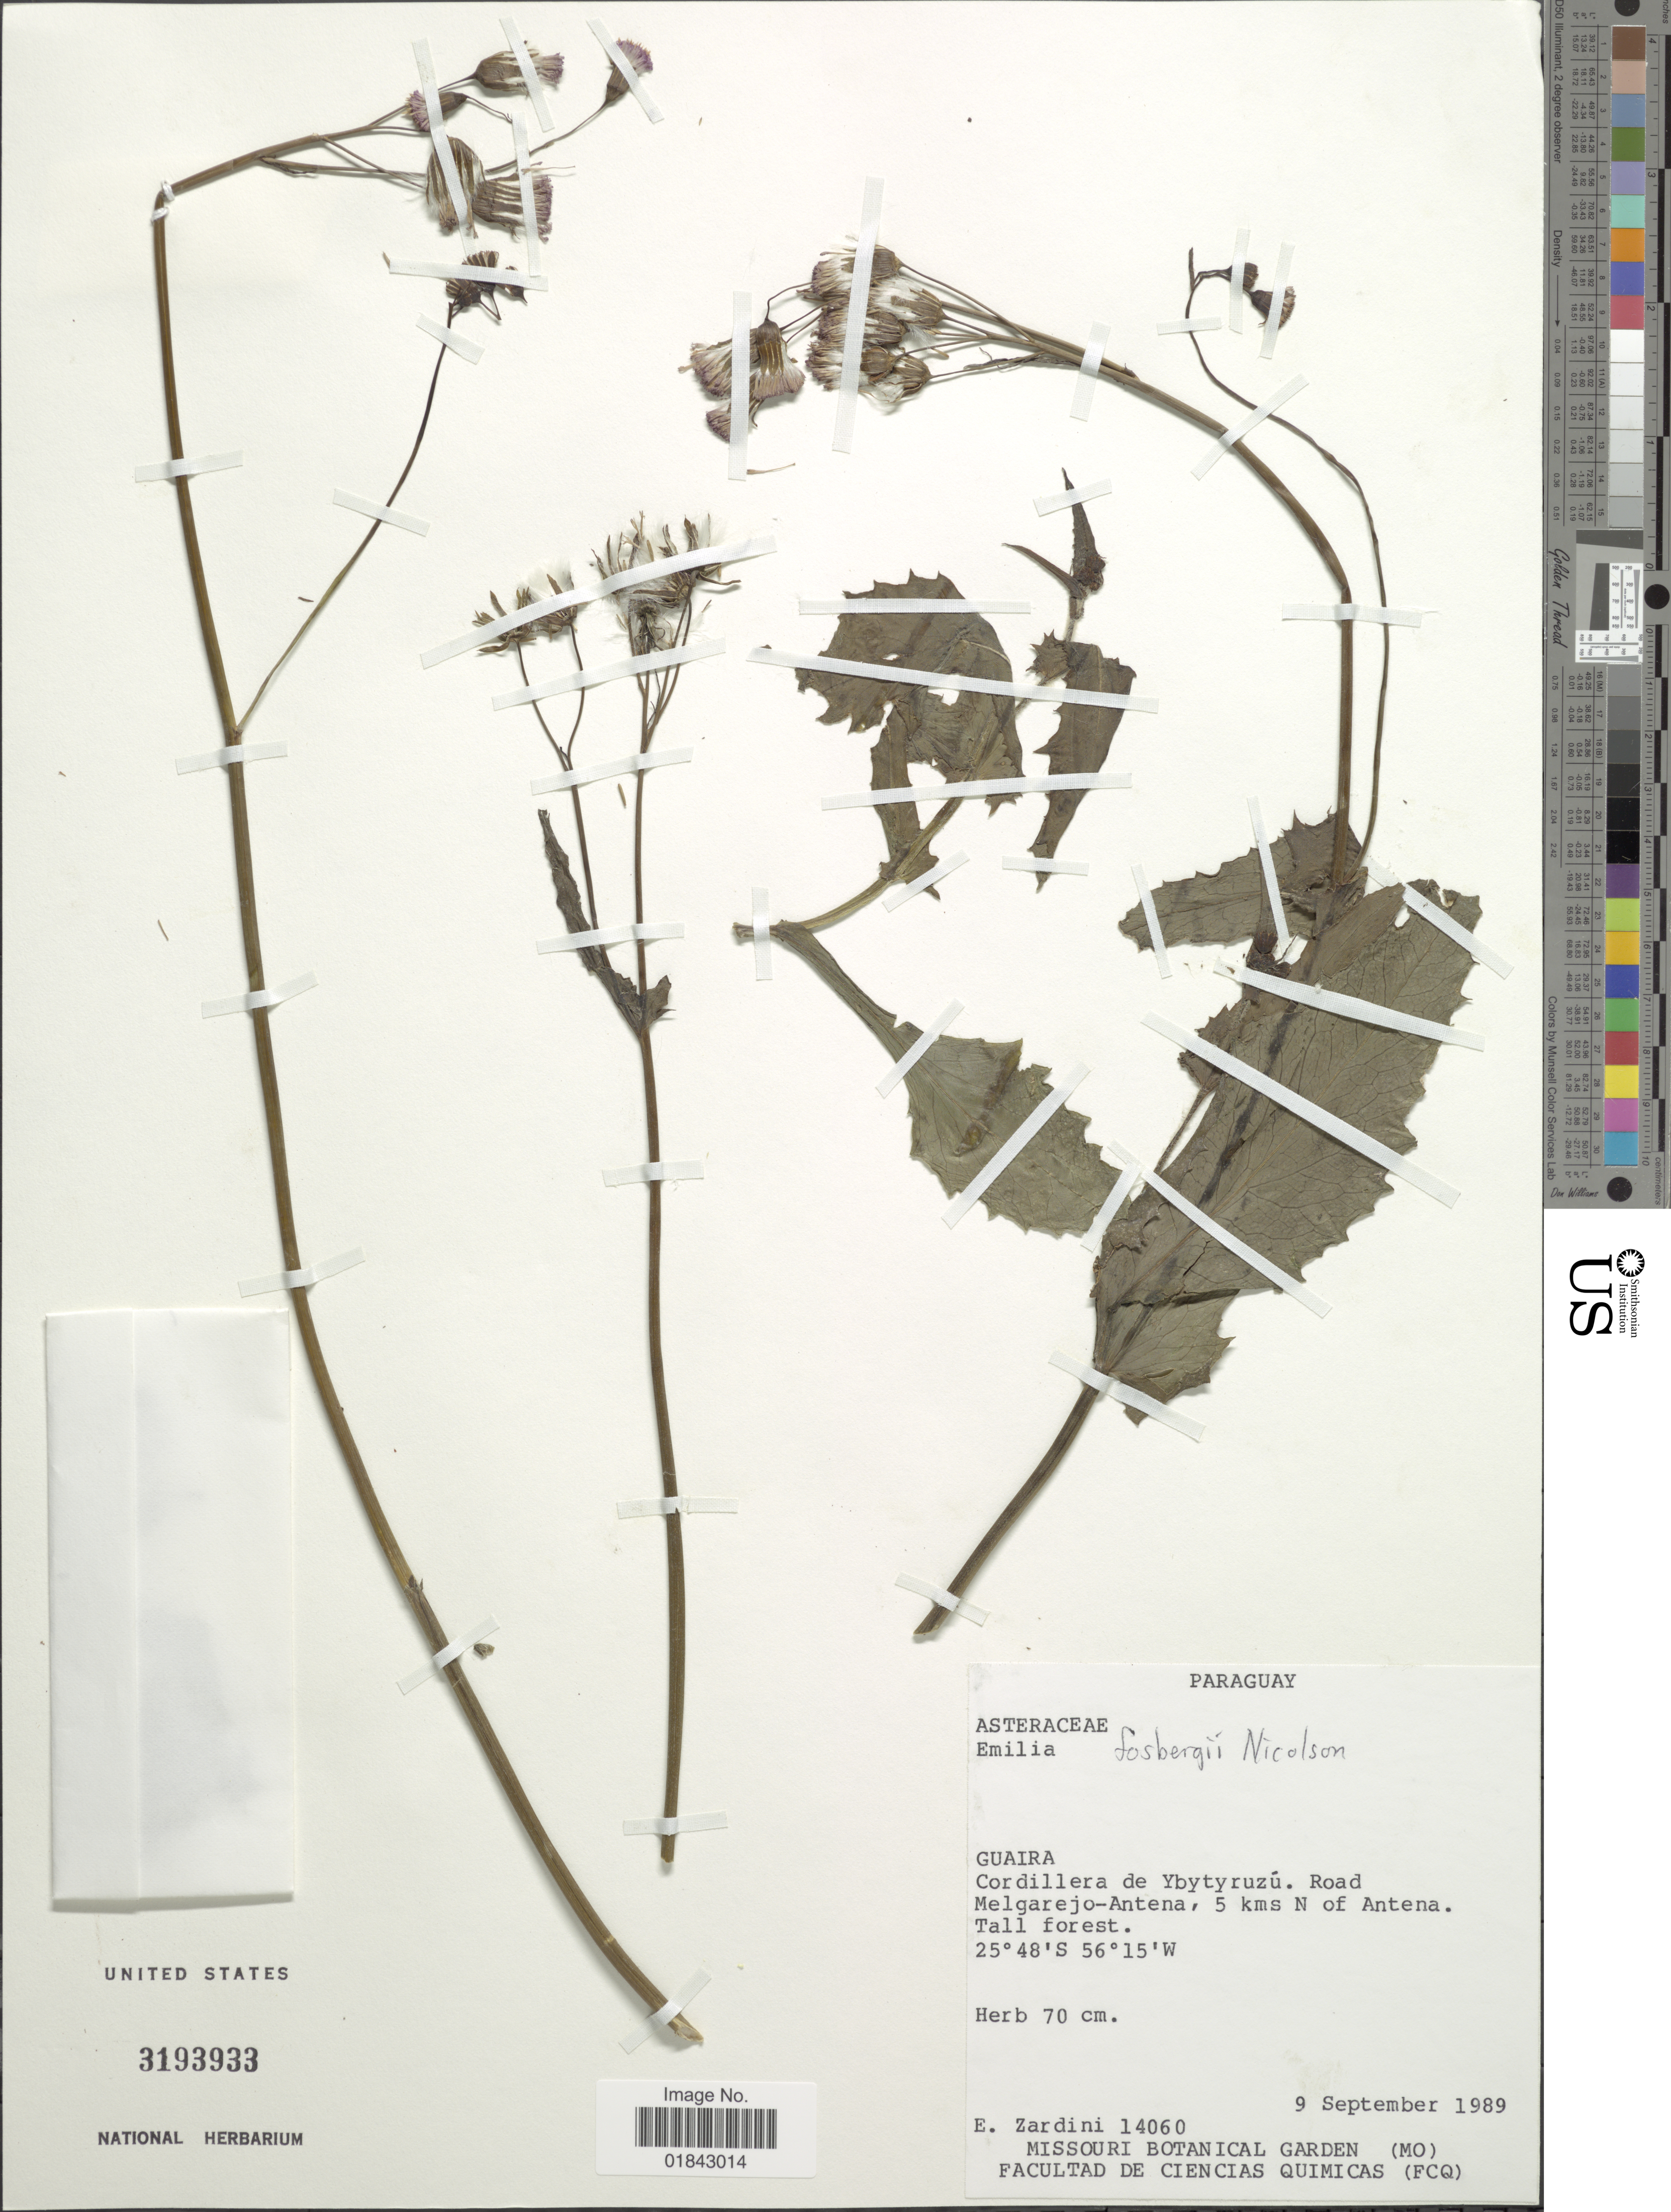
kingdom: Plantae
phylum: Tracheophyta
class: Magnoliopsida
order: Asterales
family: Asteraceae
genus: Emilia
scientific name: Emilia fosbergii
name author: Nicolson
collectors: E. M. Zardini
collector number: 14060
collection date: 1989-09-09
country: Paraguay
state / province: Guaira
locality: Cordillera de Ybytyruzú, road Melgarejo-Antena, 5 kms N of Antena, tall forest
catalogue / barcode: US 3193933